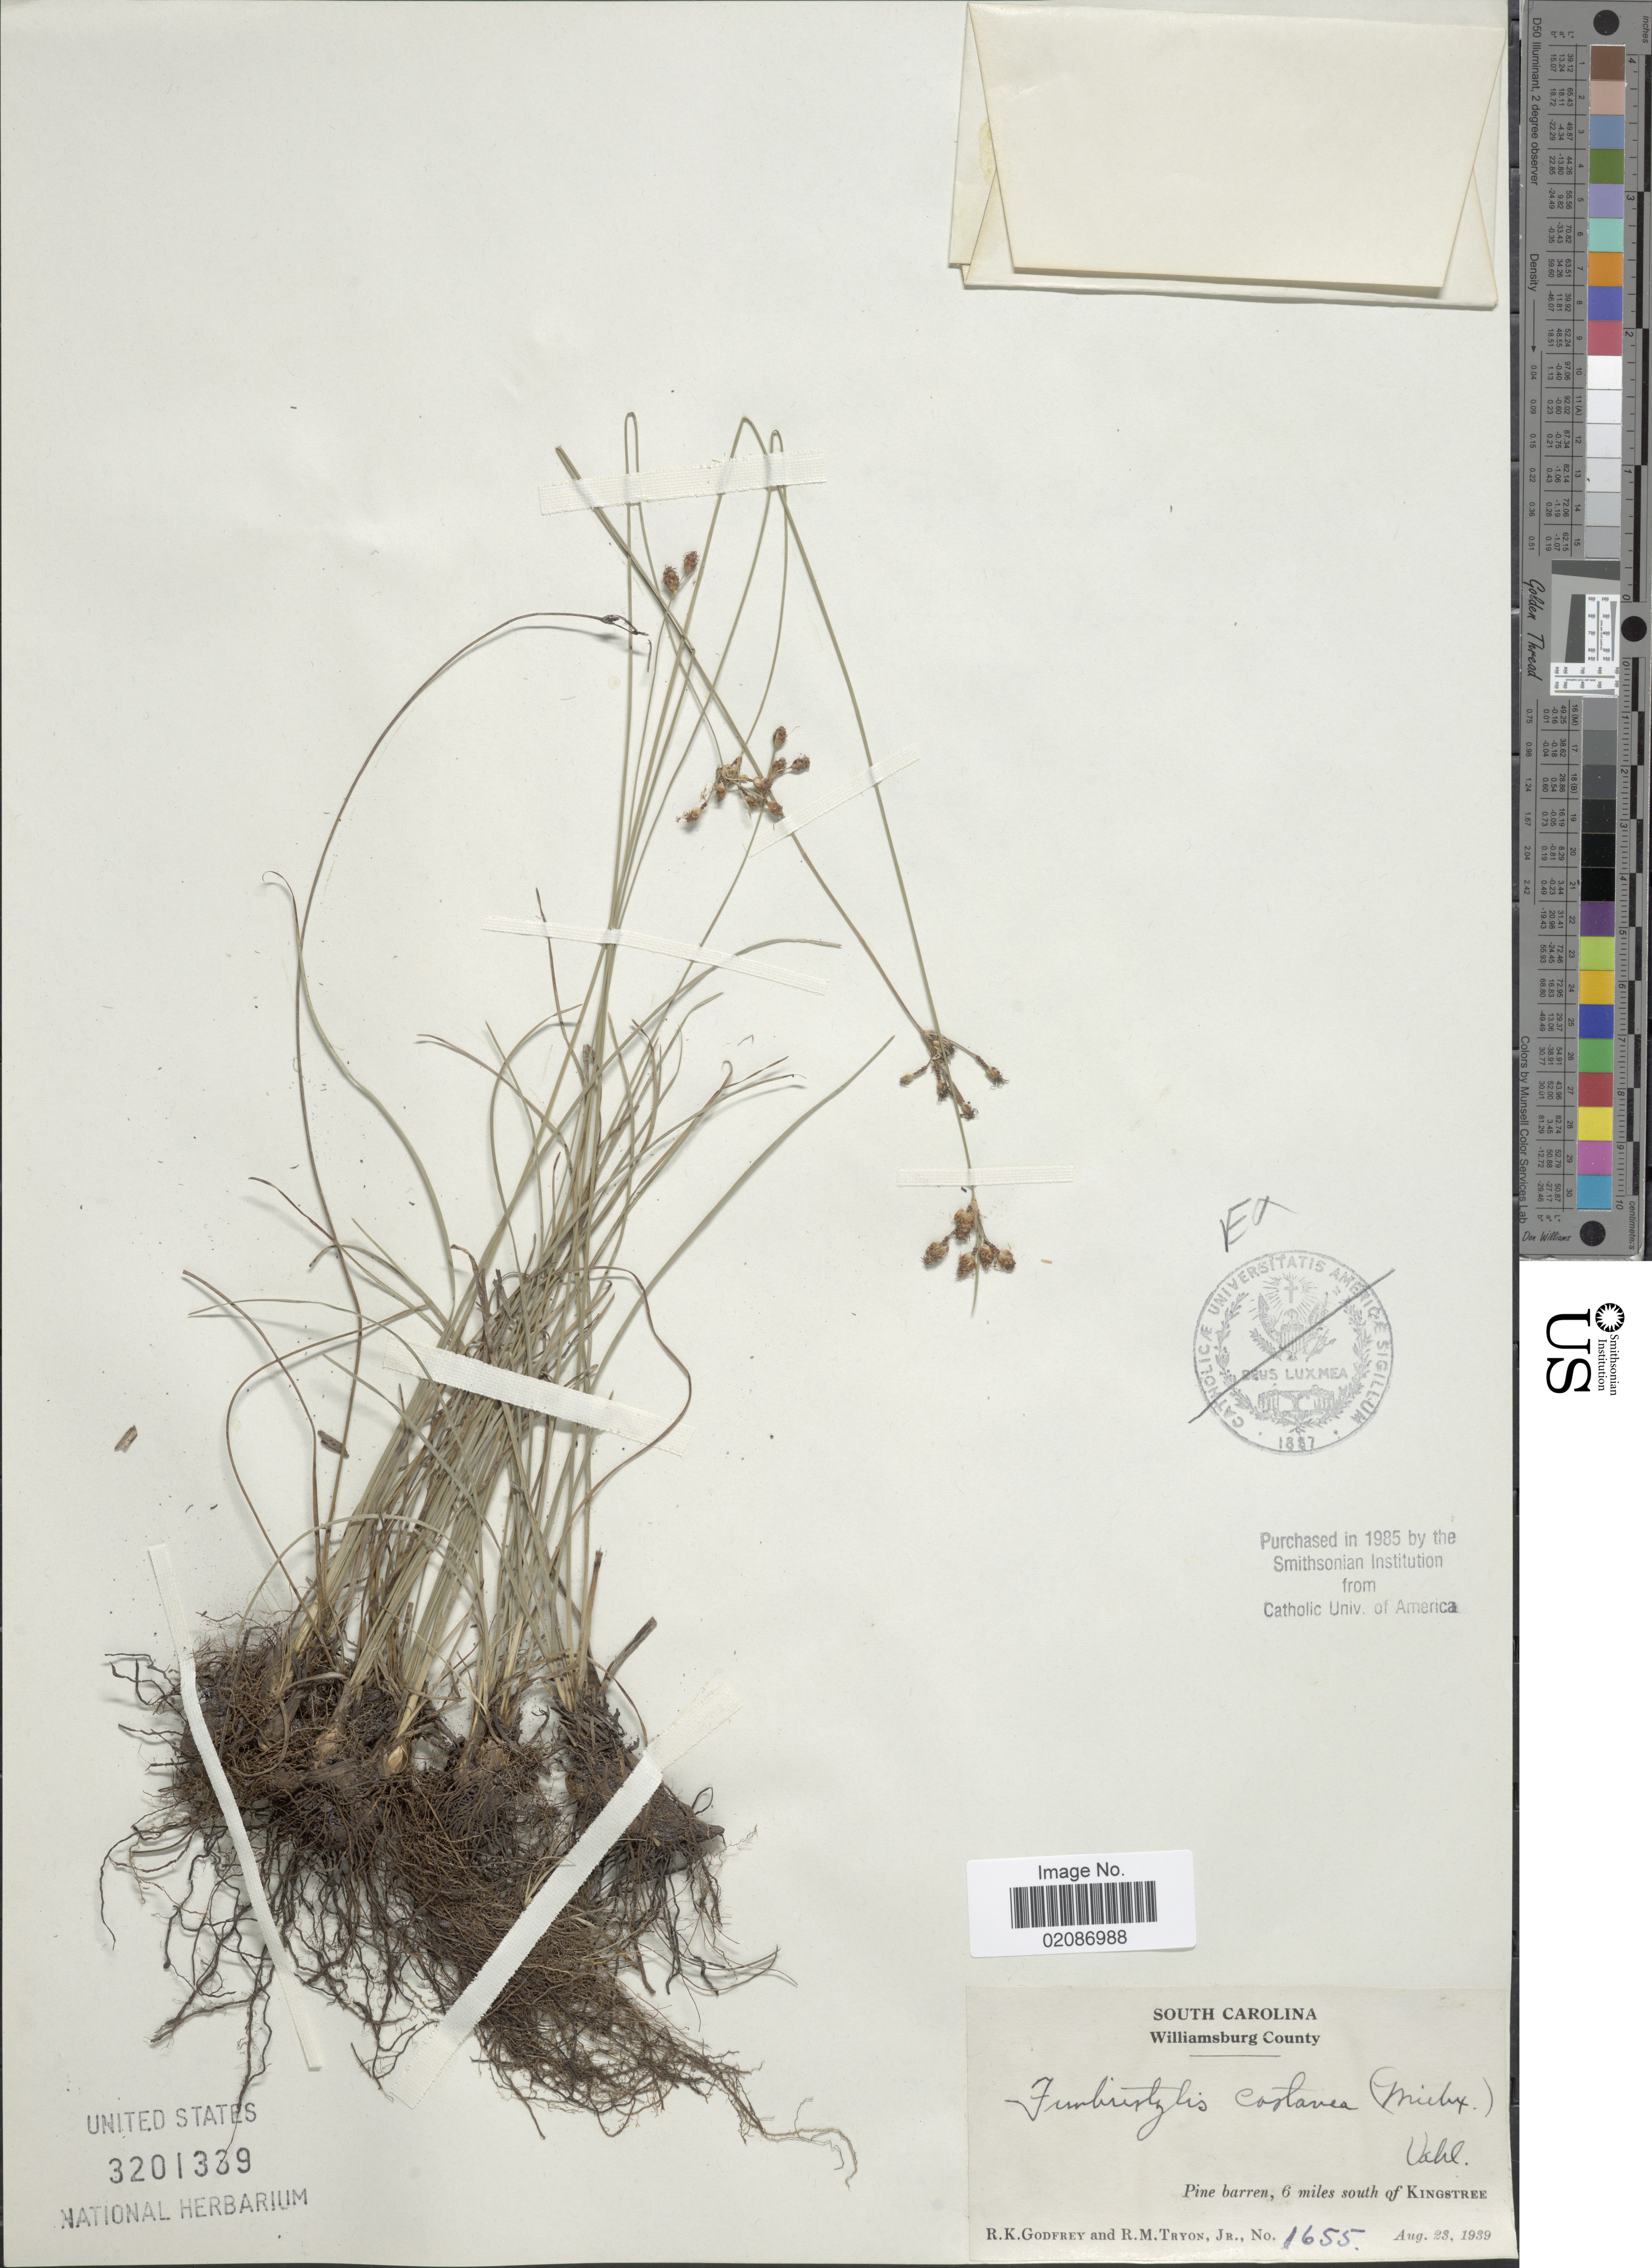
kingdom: Plantae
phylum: Tracheophyta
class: Liliopsida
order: Poales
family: Cyperaceae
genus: Fimbristylis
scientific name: Fimbristylis castanea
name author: (Michx.) Vahl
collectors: R. K. Godfrey & R. M. Tryon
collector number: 1655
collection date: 1939-08-23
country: United States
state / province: South Carolina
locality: Williamsburg County, 6 miles south of Kingstree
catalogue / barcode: US 3201339